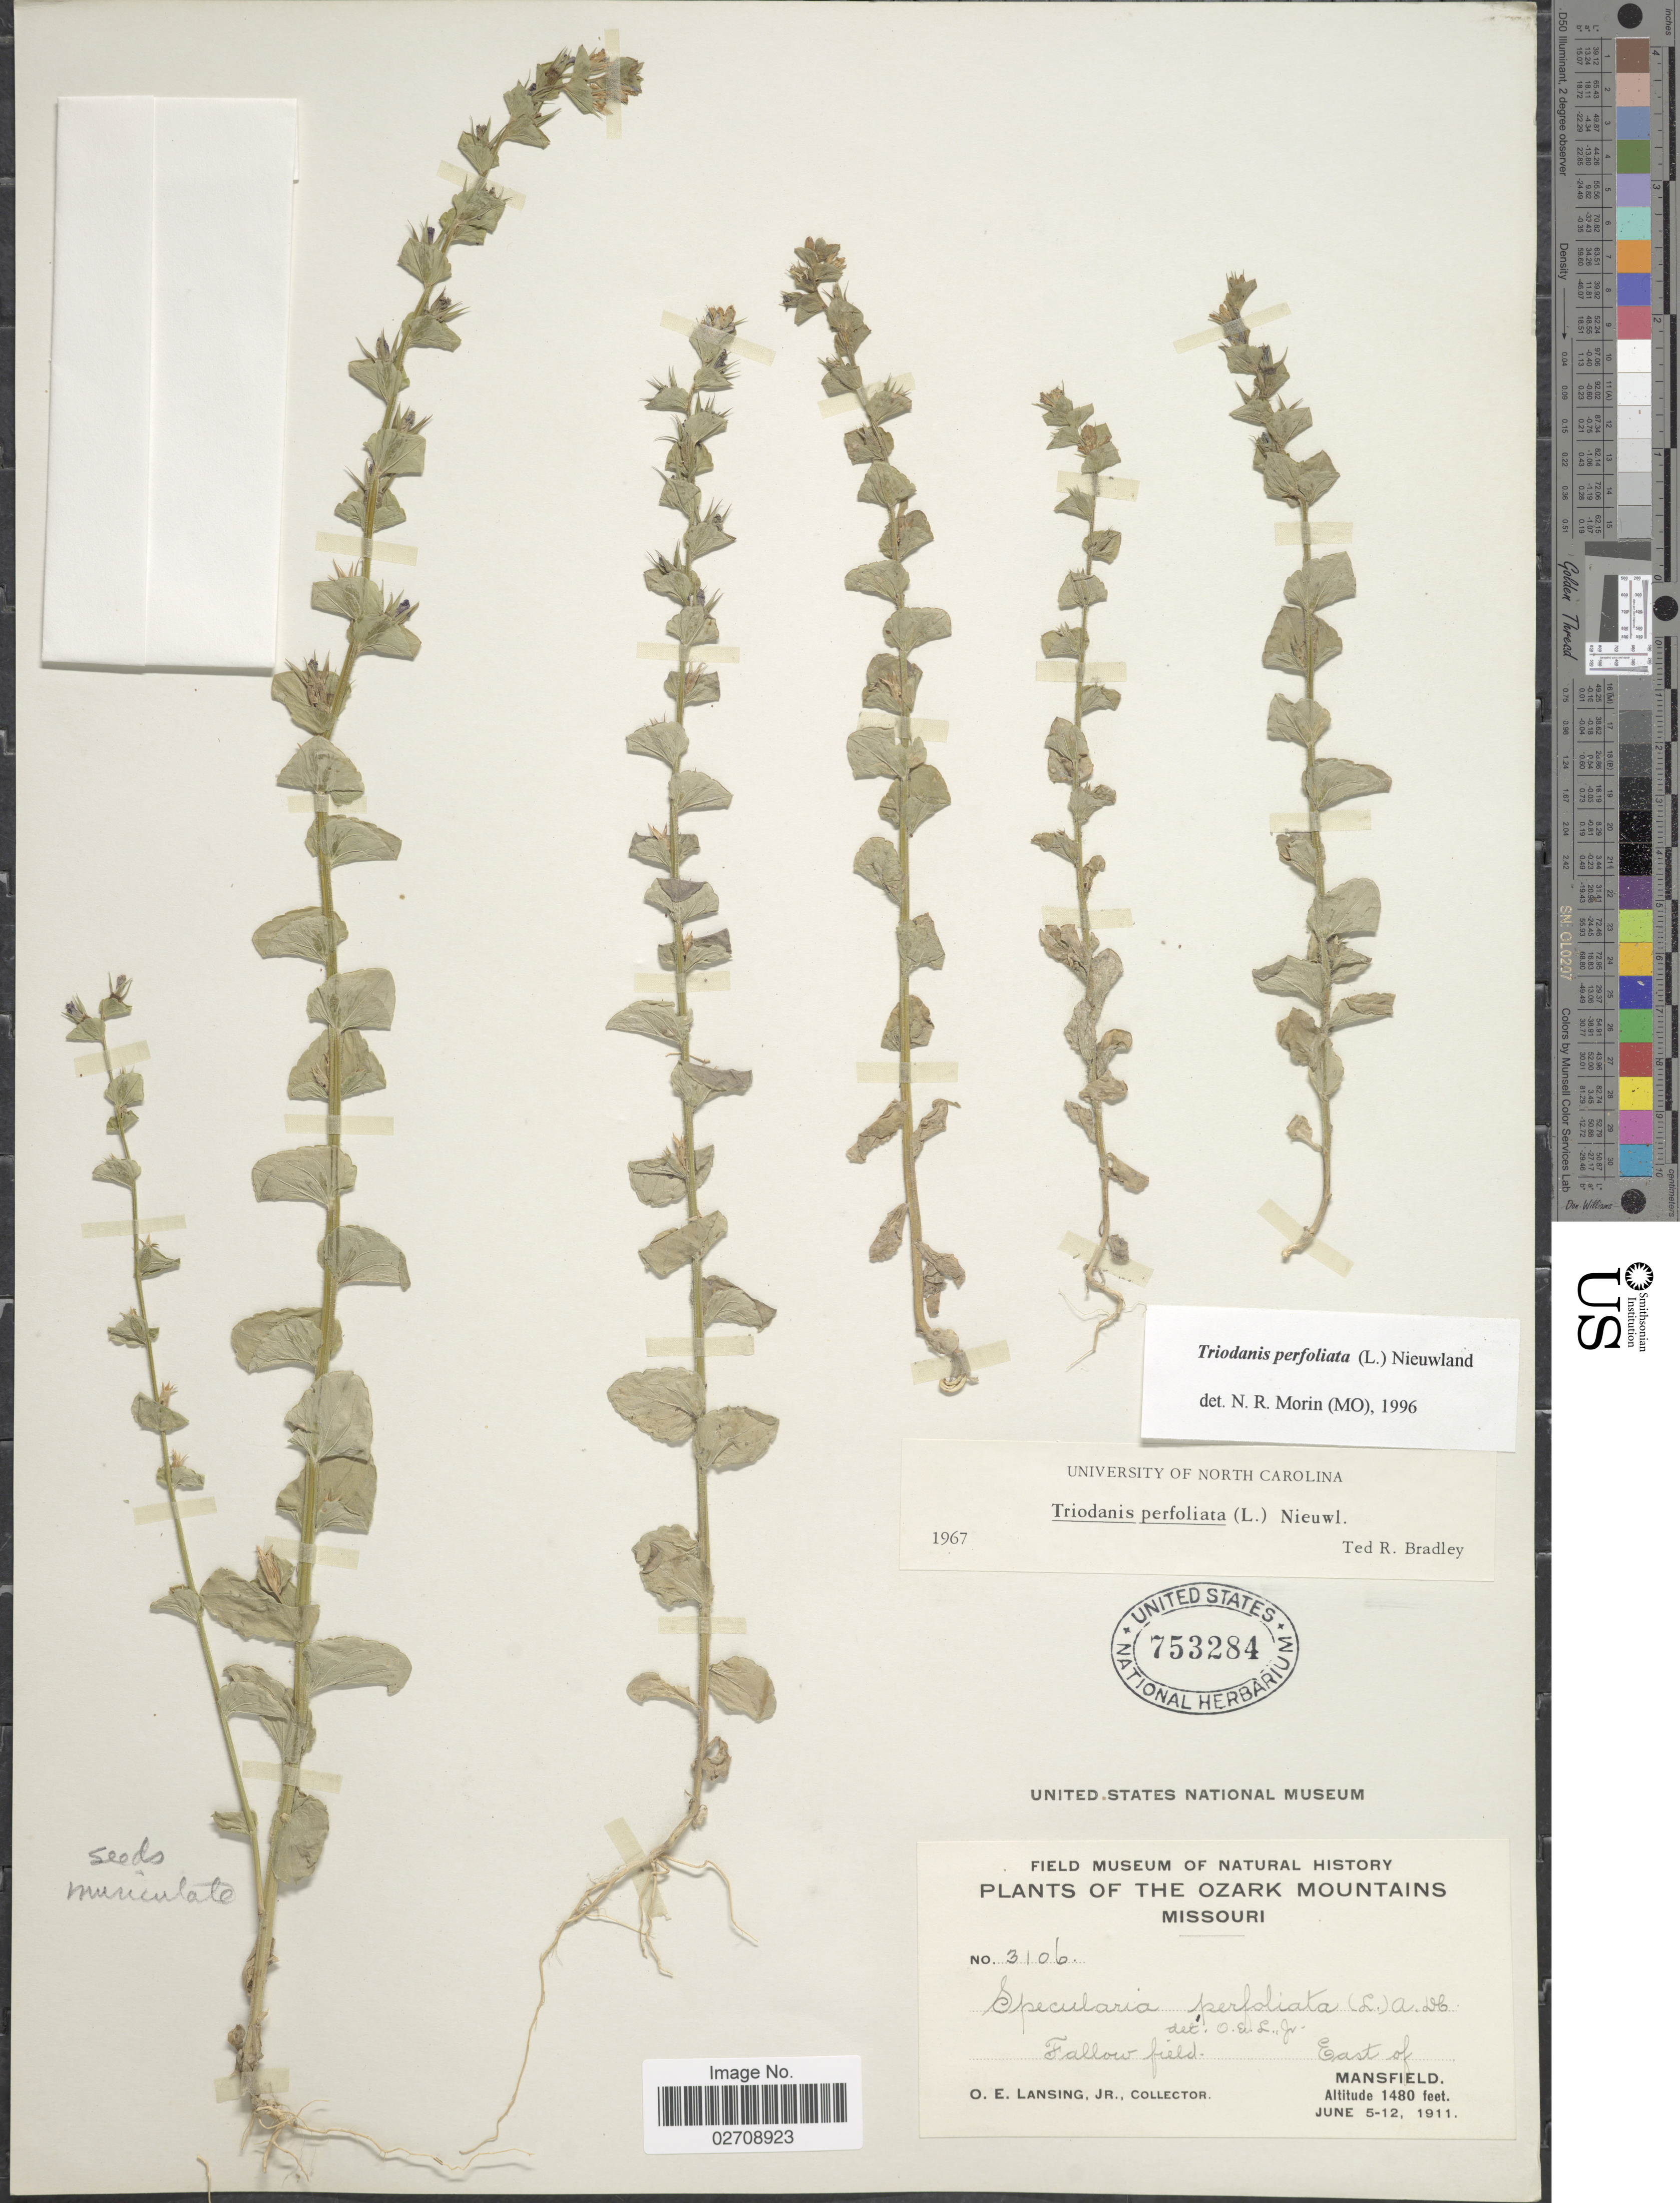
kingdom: Plantae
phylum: Tracheophyta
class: Magnoliopsida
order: Asterales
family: Campanulaceae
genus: Triodanis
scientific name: Triodanis perfoliata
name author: (L.) Nieuwl.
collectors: O. Lansing Jr.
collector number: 3106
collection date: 1911-06-05/1911-06-12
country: United States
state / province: Missouri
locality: Ozark Mountains. East of Mansfield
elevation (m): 451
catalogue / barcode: US 753284